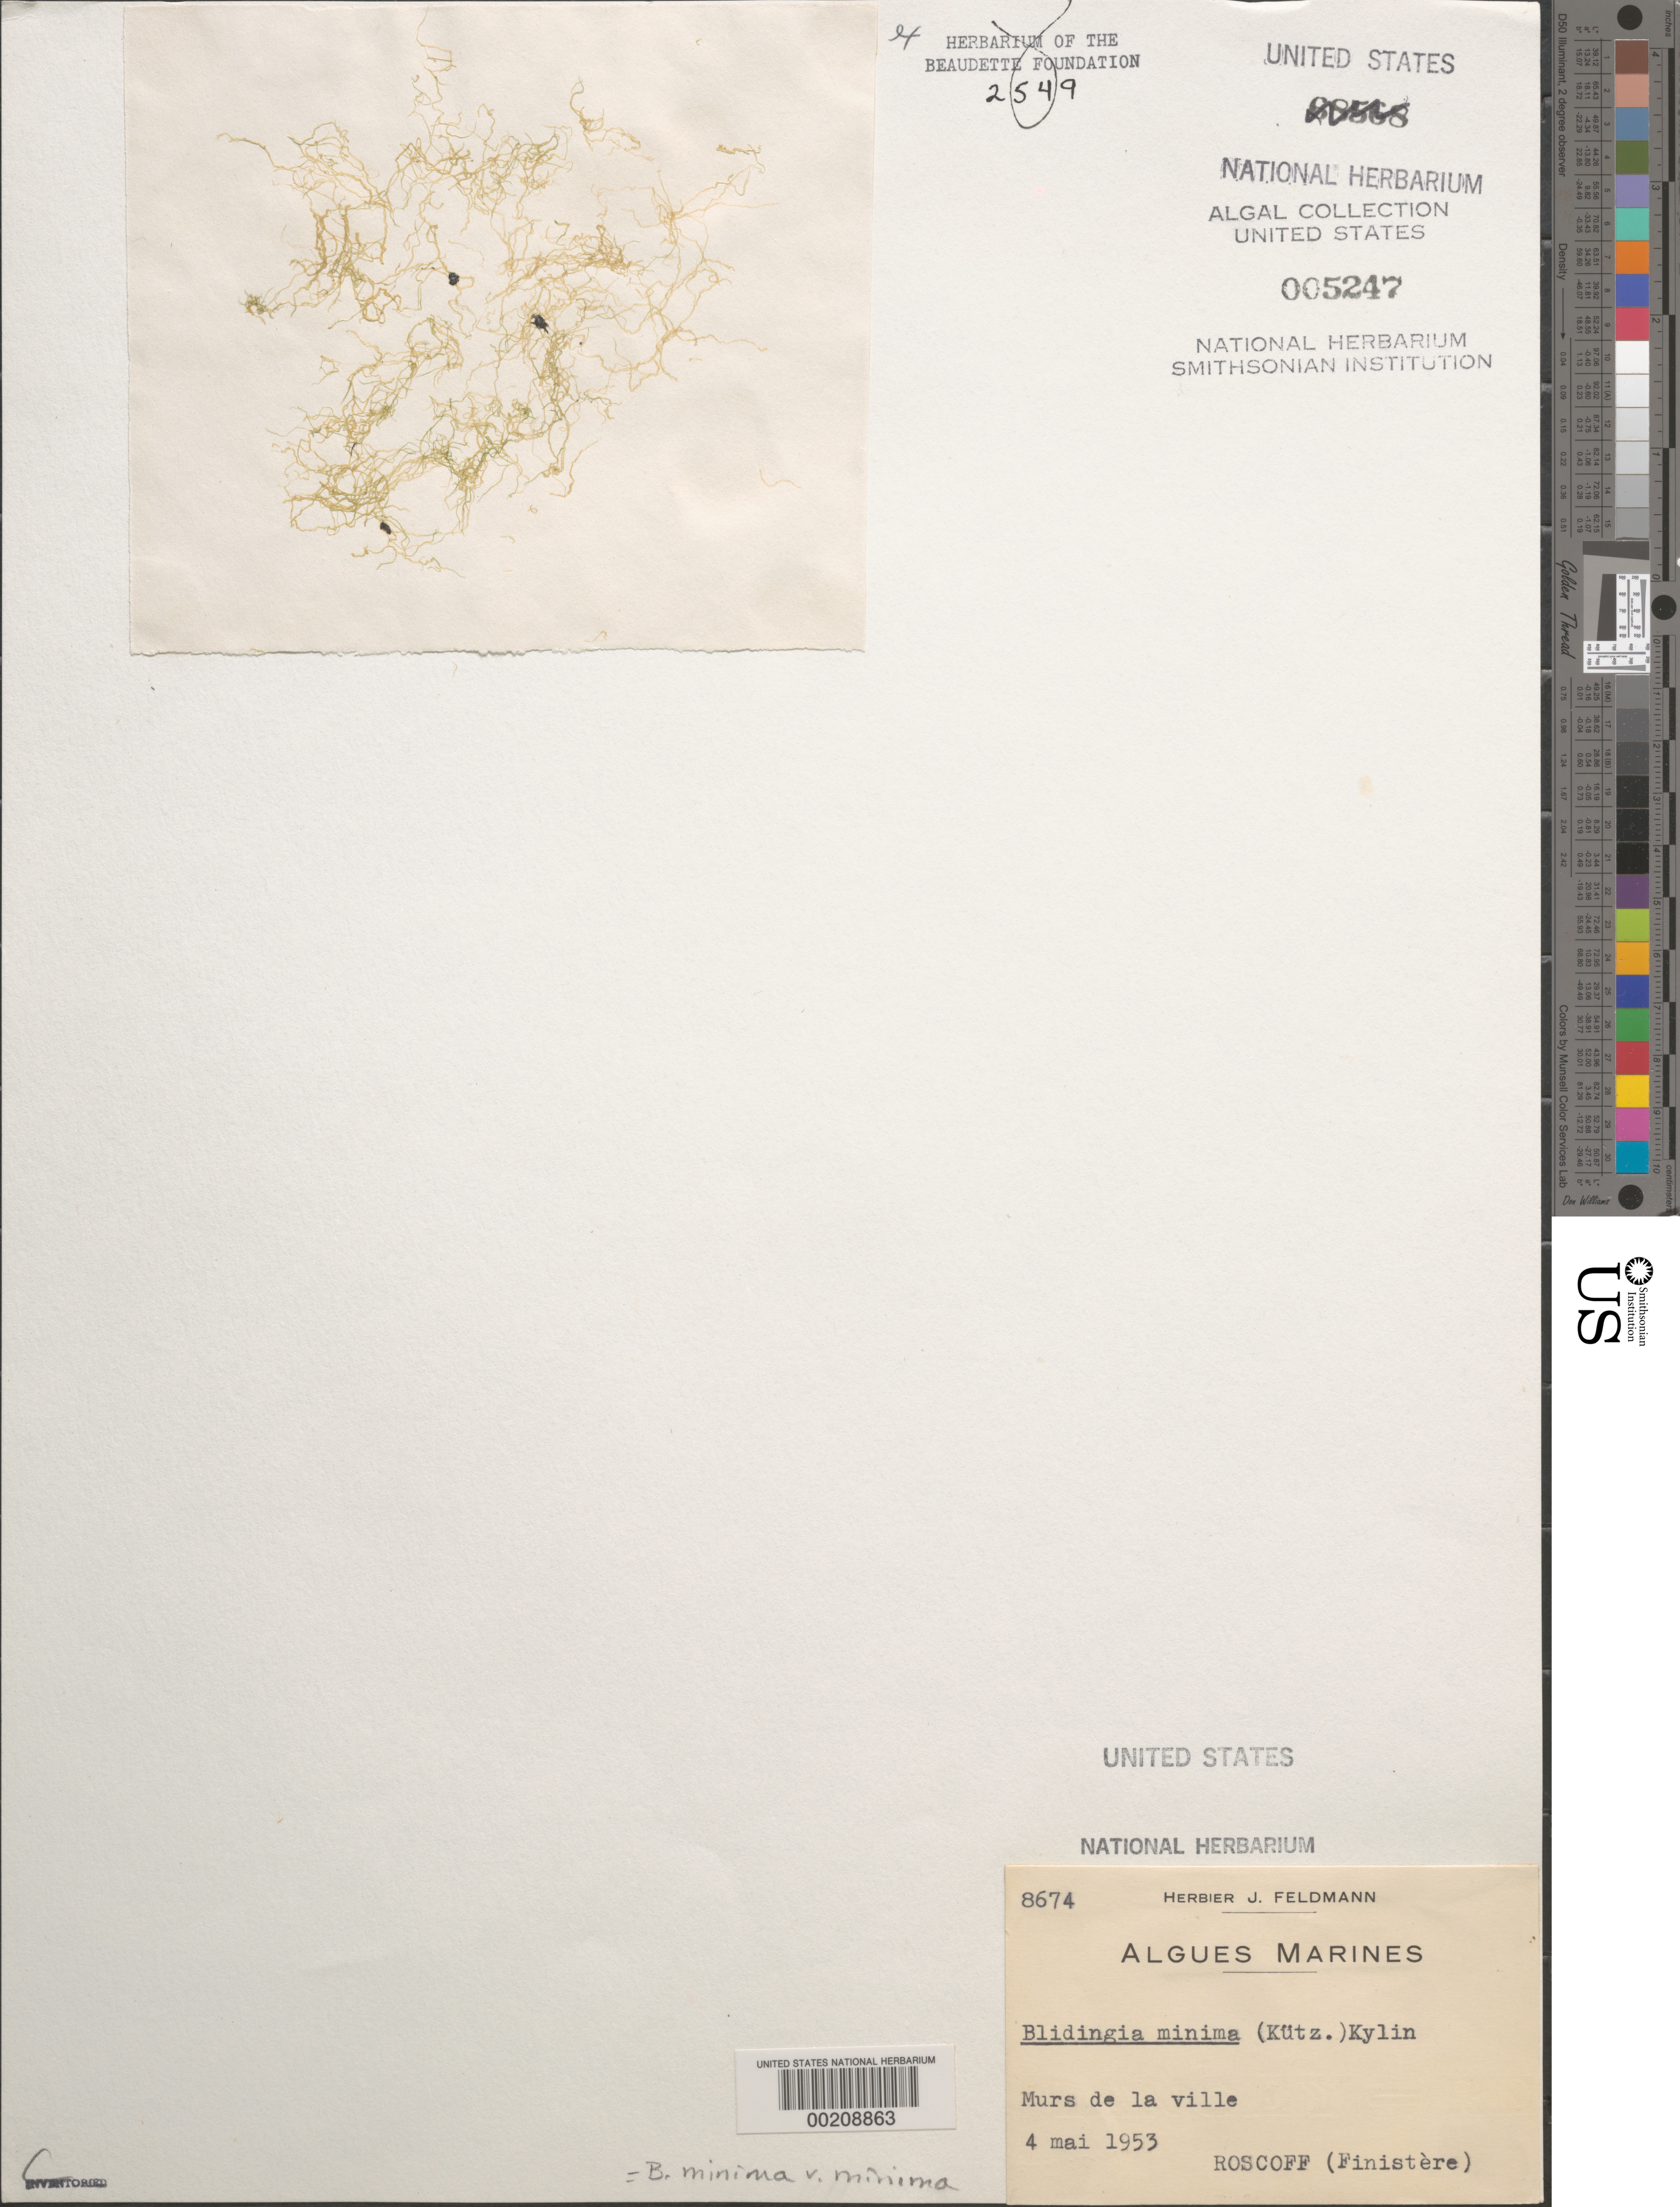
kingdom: Plantae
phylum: Chlorophyta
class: Ulvophyceae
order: Ulvales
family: Kornmanniaceae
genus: Blidingia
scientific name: Blidingia minima var. minima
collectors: J. Feldmann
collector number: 8674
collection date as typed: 04 May 1953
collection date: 1953-05-04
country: France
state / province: Bretagne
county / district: Finistère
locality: Roscoff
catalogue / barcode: US 5247